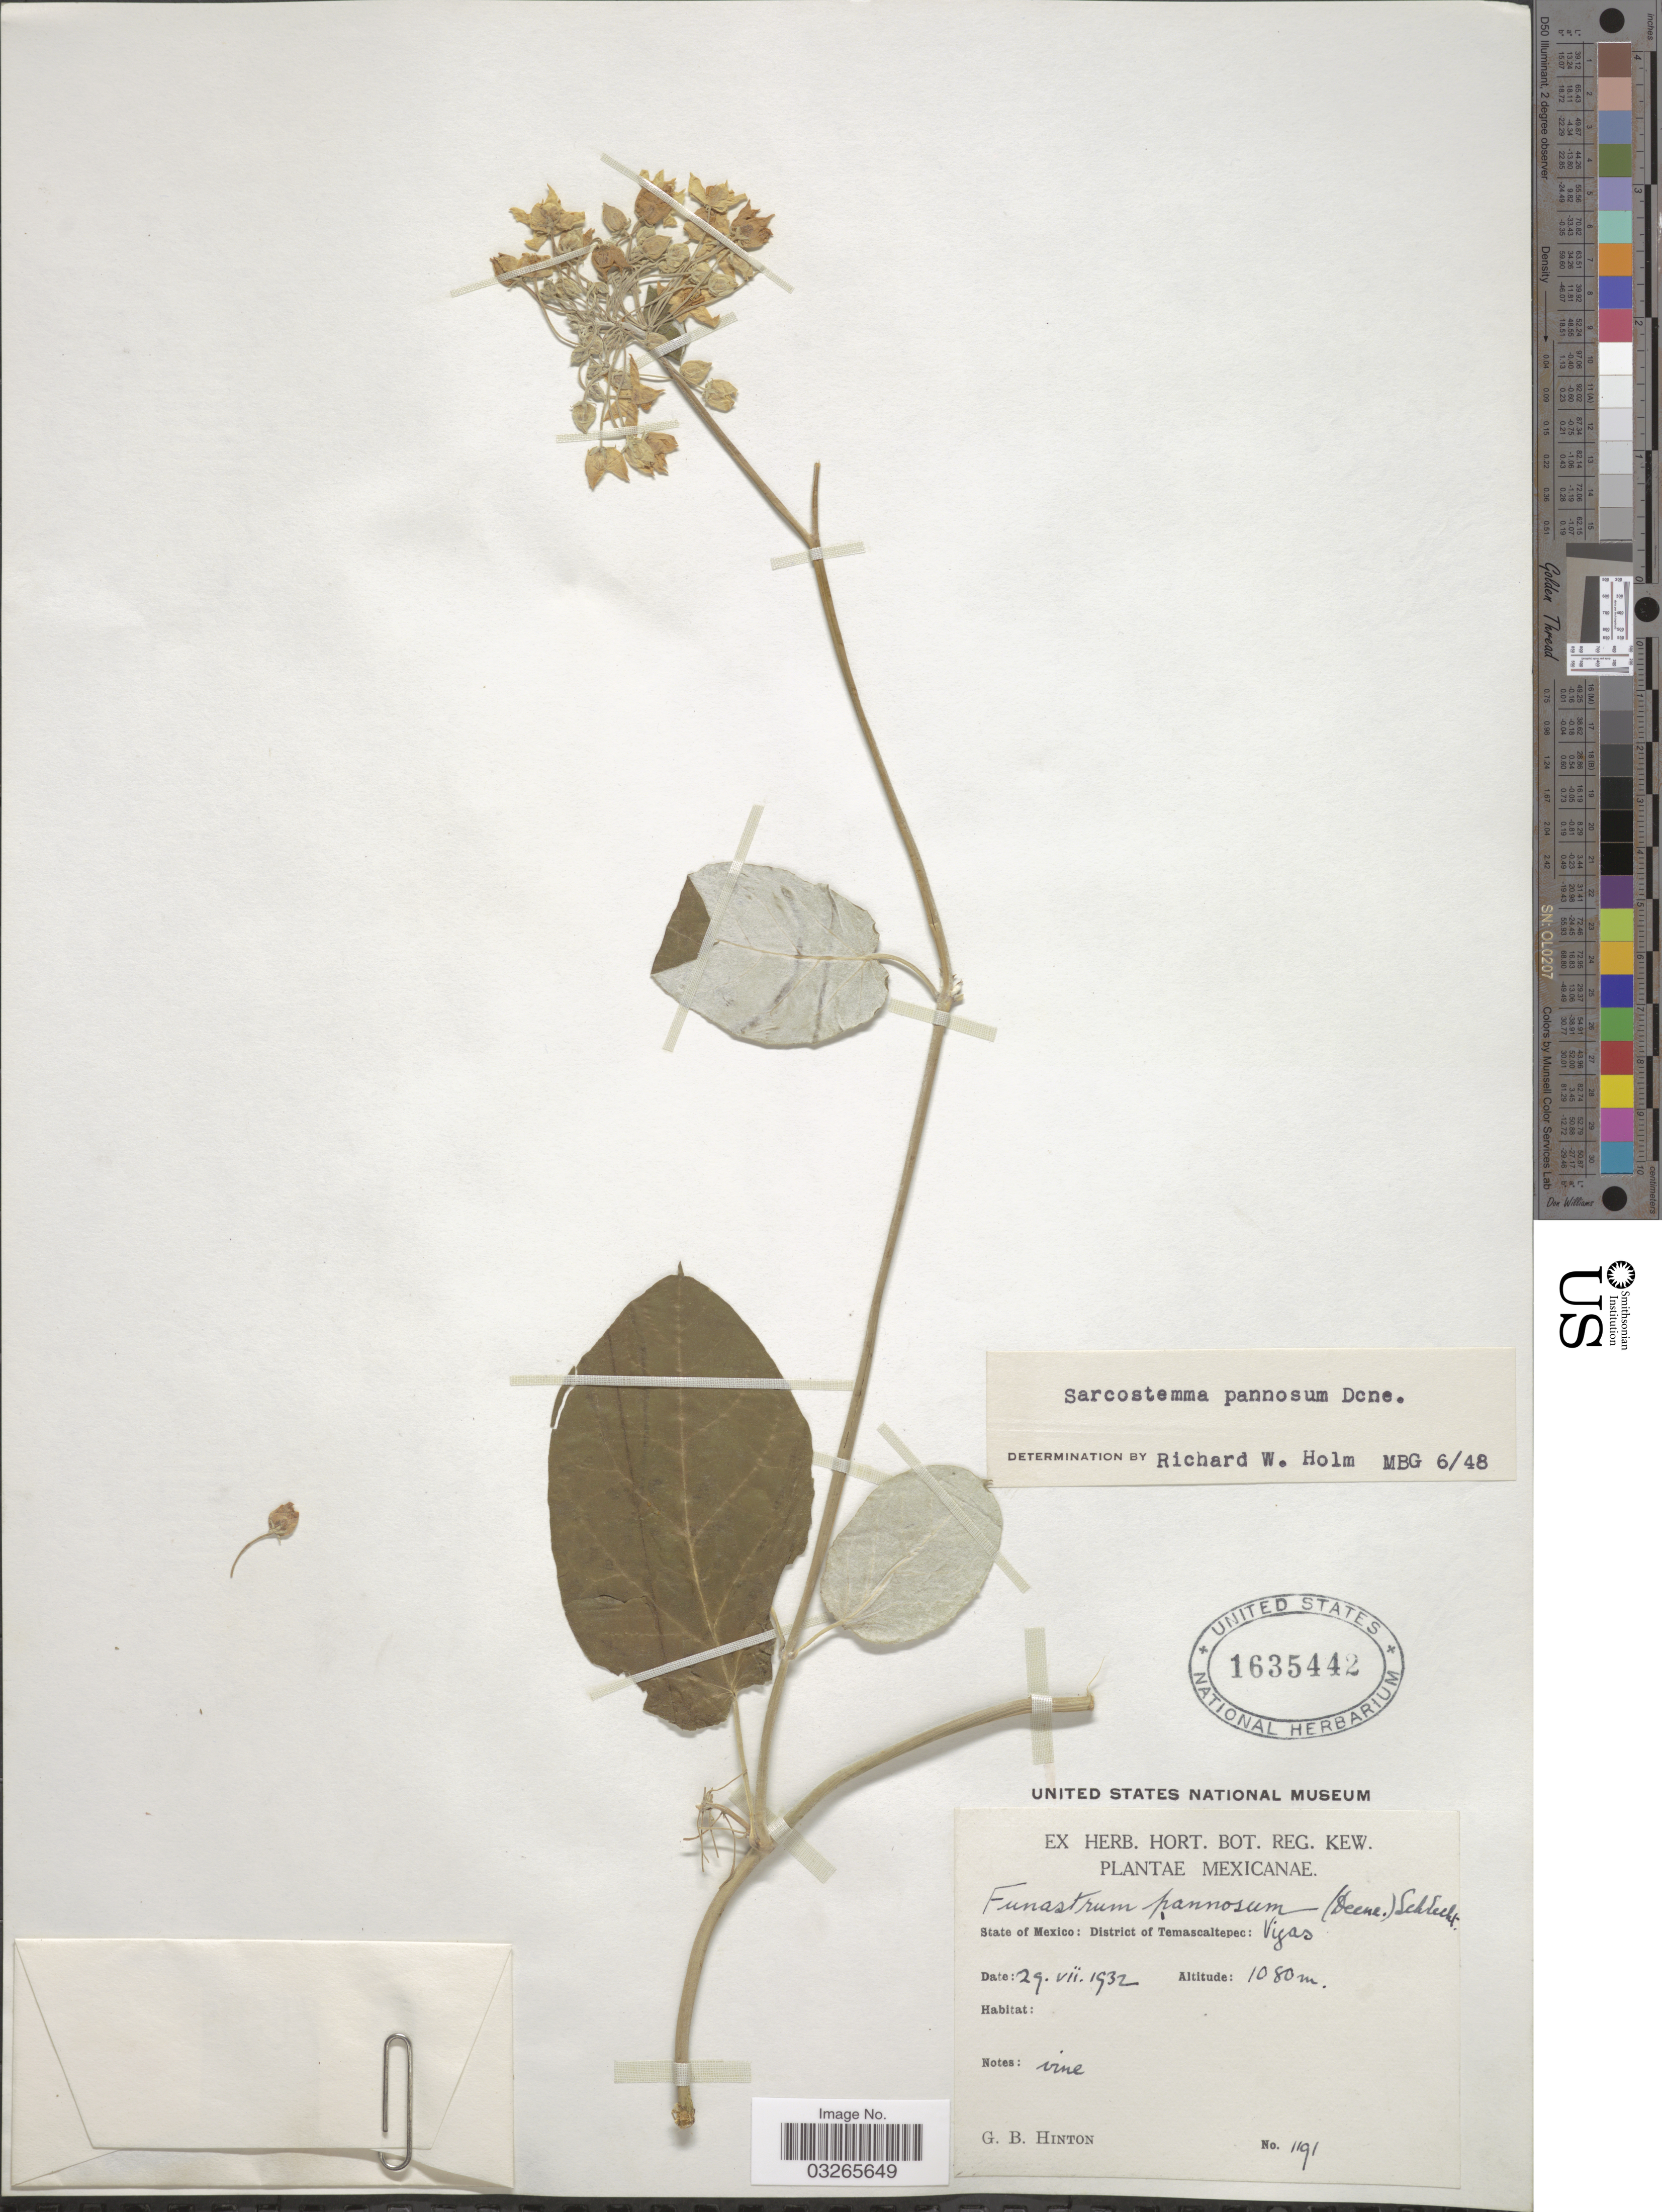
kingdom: Plantae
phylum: Tracheophyta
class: Magnoliopsida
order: Gentianales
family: Apocynaceae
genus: Sarcostemma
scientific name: Sarcostemma pannosum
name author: Decne.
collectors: G. B. Hinton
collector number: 1191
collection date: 1932-07-29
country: Mexico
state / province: México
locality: State of Mexico: District of Temascaltepec: Vigas.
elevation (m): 1080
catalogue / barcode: US 1635442